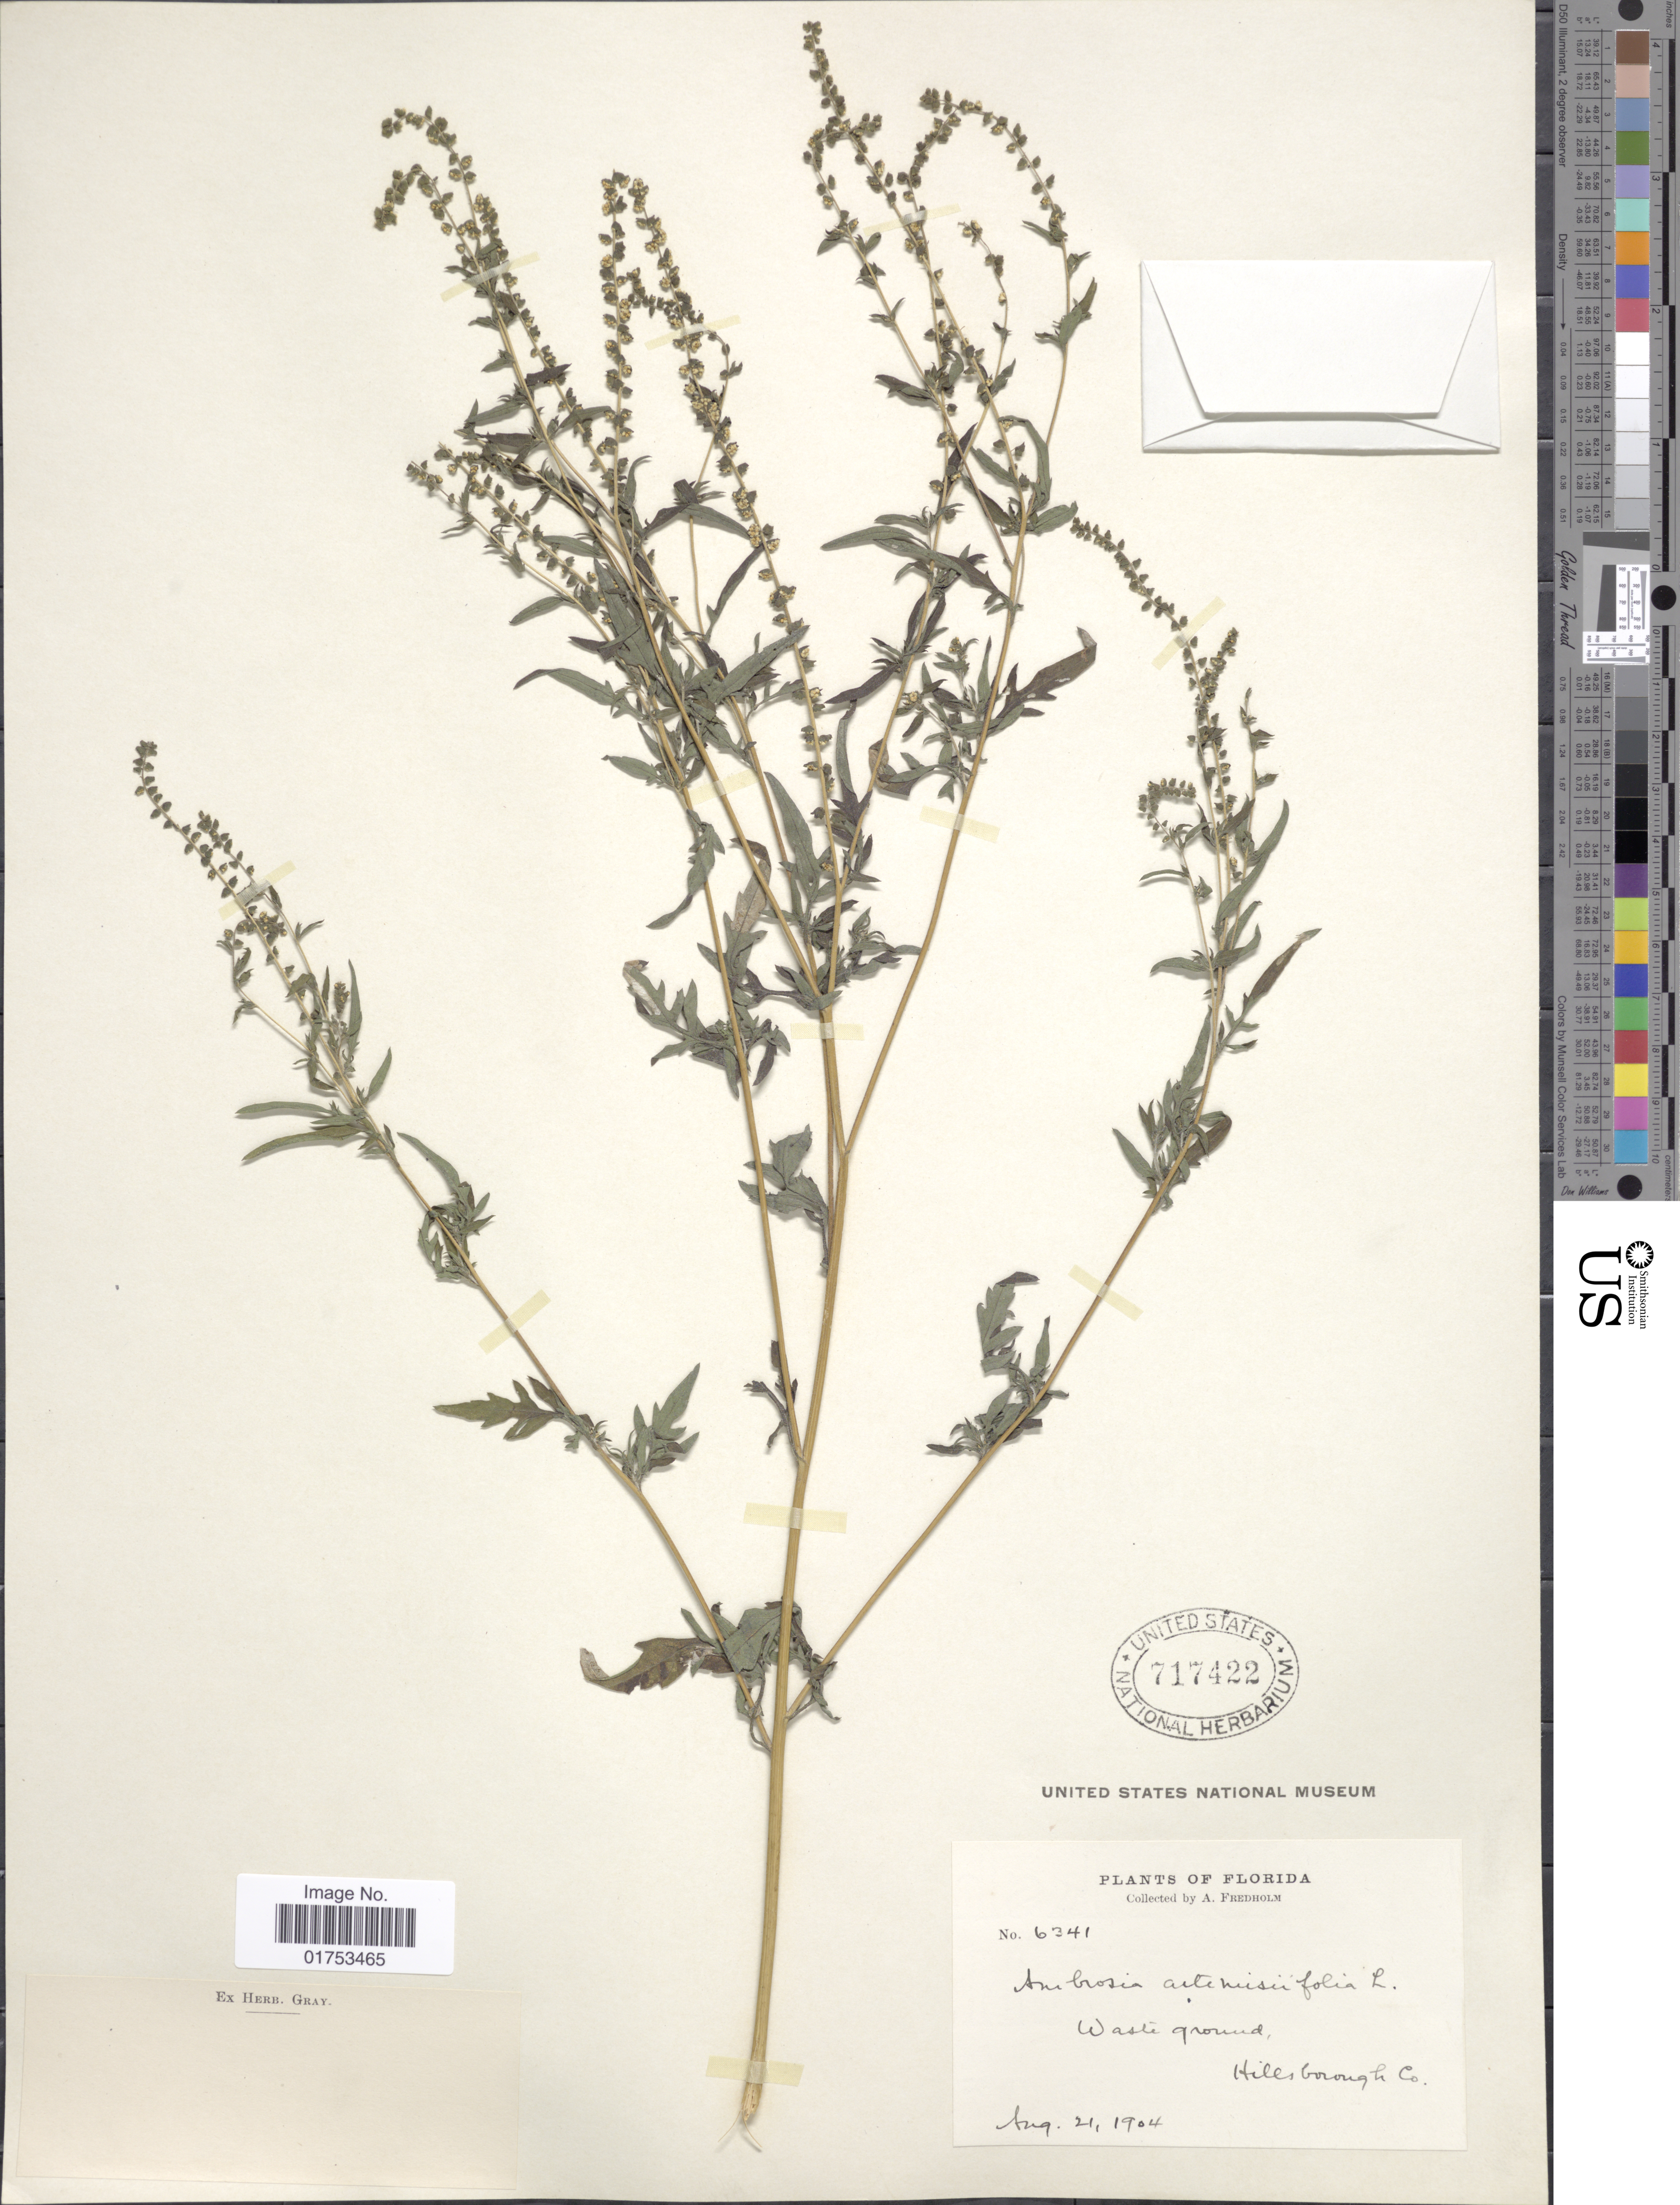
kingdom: Plantae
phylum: Tracheophyta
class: Magnoliopsida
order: Asterales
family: Asteraceae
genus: Ambrosia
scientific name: Ambrosia monophylla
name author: (Walter) Rydb.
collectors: A. Fredholm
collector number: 6341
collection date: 1904-08-21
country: United States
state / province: Florida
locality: Hillsborough Co.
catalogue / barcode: US 717422